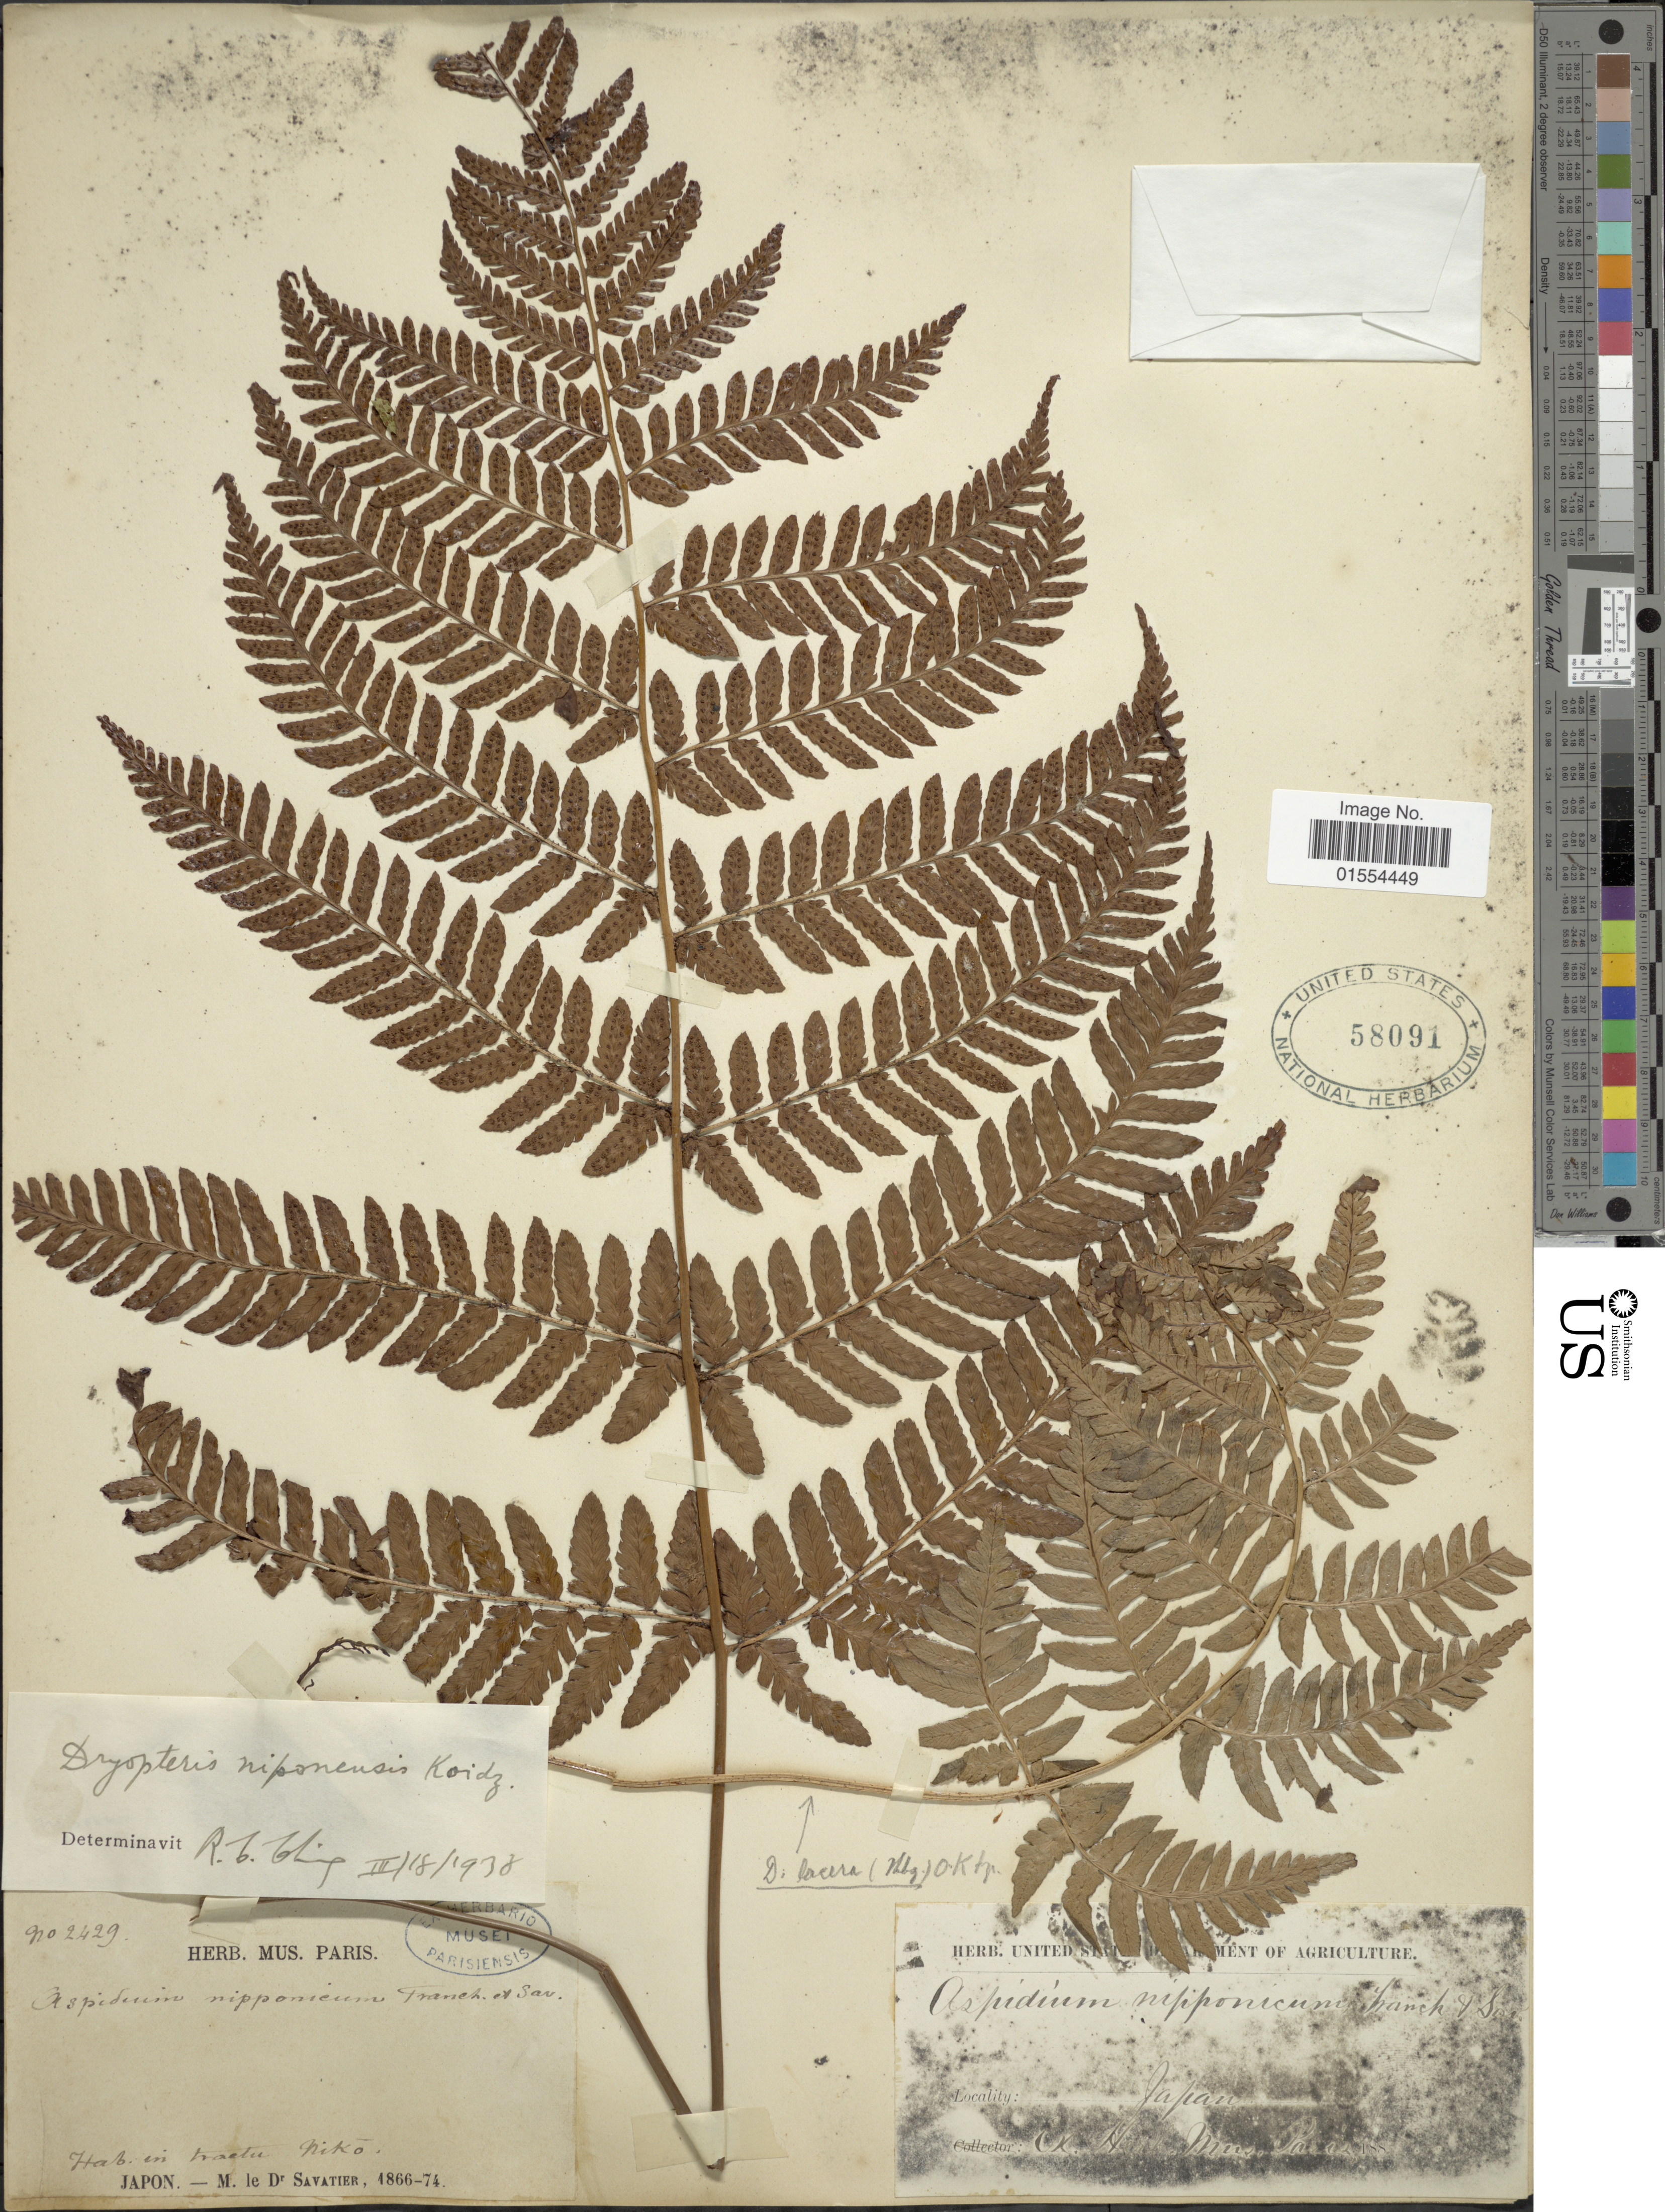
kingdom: Plantae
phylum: Tracheophyta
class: Polypodiopsida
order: Polypodiales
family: Dryopteridaceae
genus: Dryopteris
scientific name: Dryopteris nipponensis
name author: Koidz.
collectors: Savatier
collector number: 2429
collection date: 1866/1874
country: Japan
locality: Tractu Niko, Japan.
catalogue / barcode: US 58091